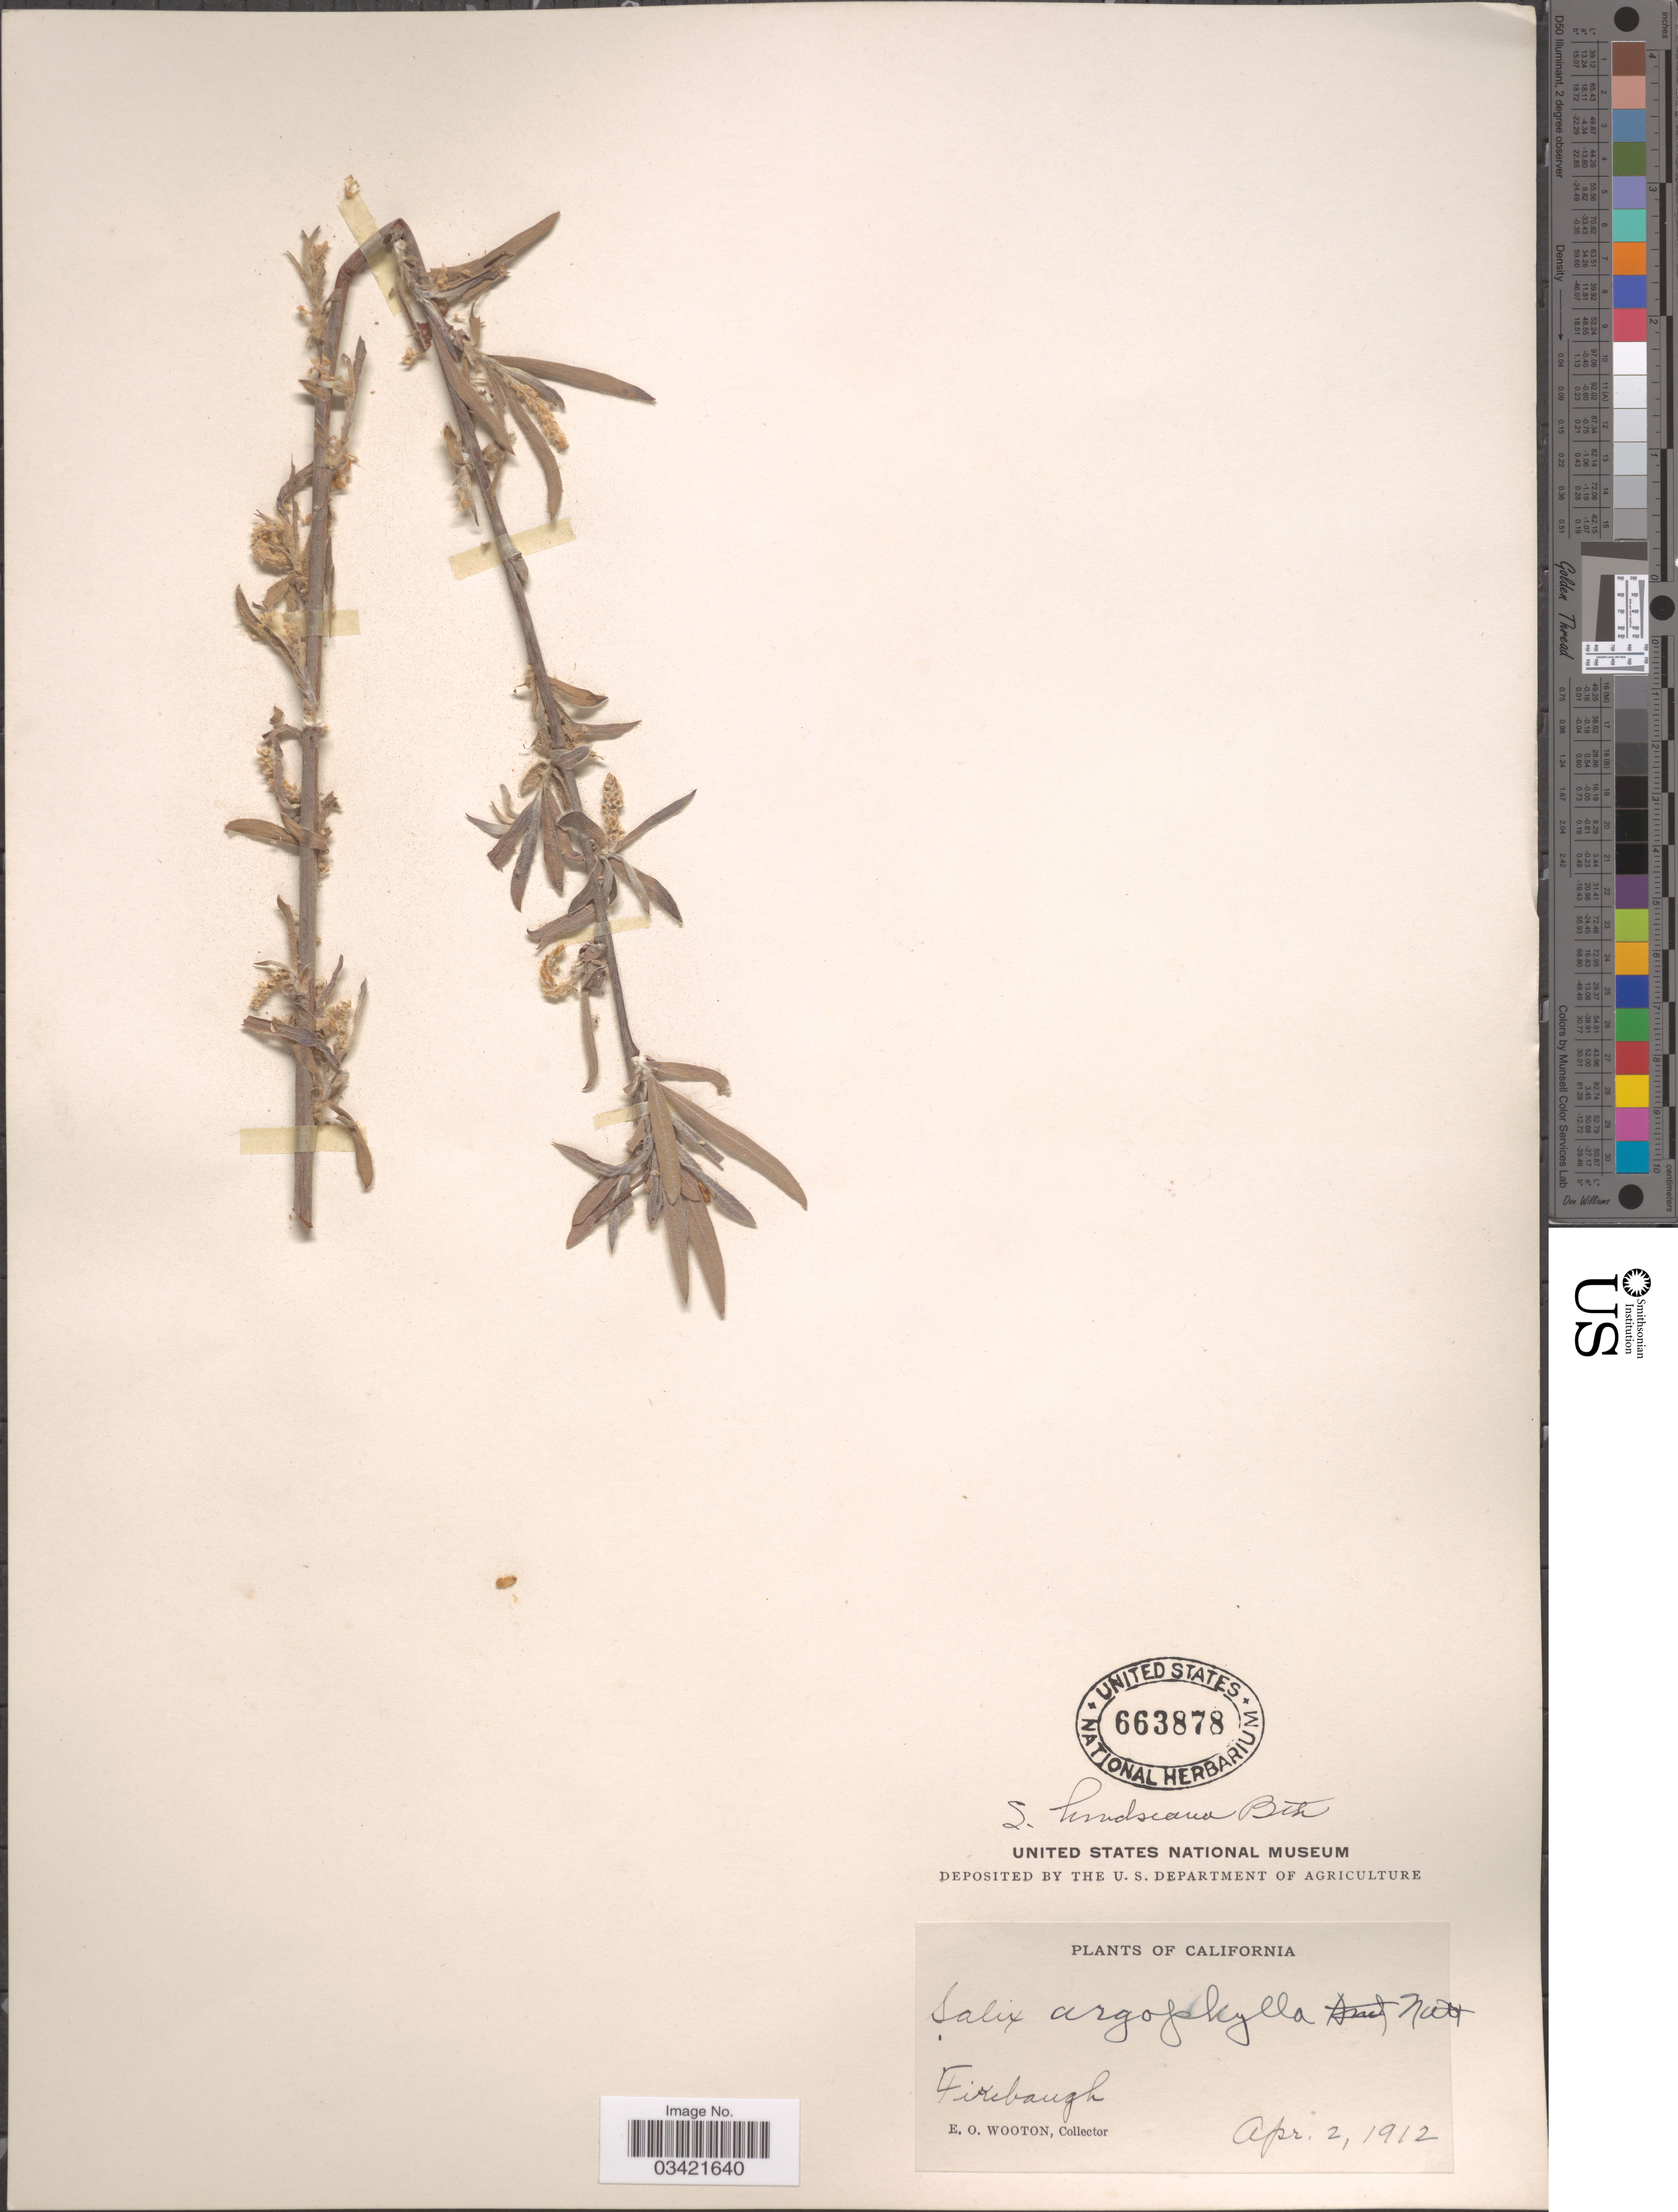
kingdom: Plantae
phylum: Tracheophyta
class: Magnoliopsida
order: Malpighiales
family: Salicaceae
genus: Salix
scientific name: Salix hindsiana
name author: Benth.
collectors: E. O. Wooton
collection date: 1912-04-02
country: United States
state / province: California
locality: Firebaugh.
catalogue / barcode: US 663878